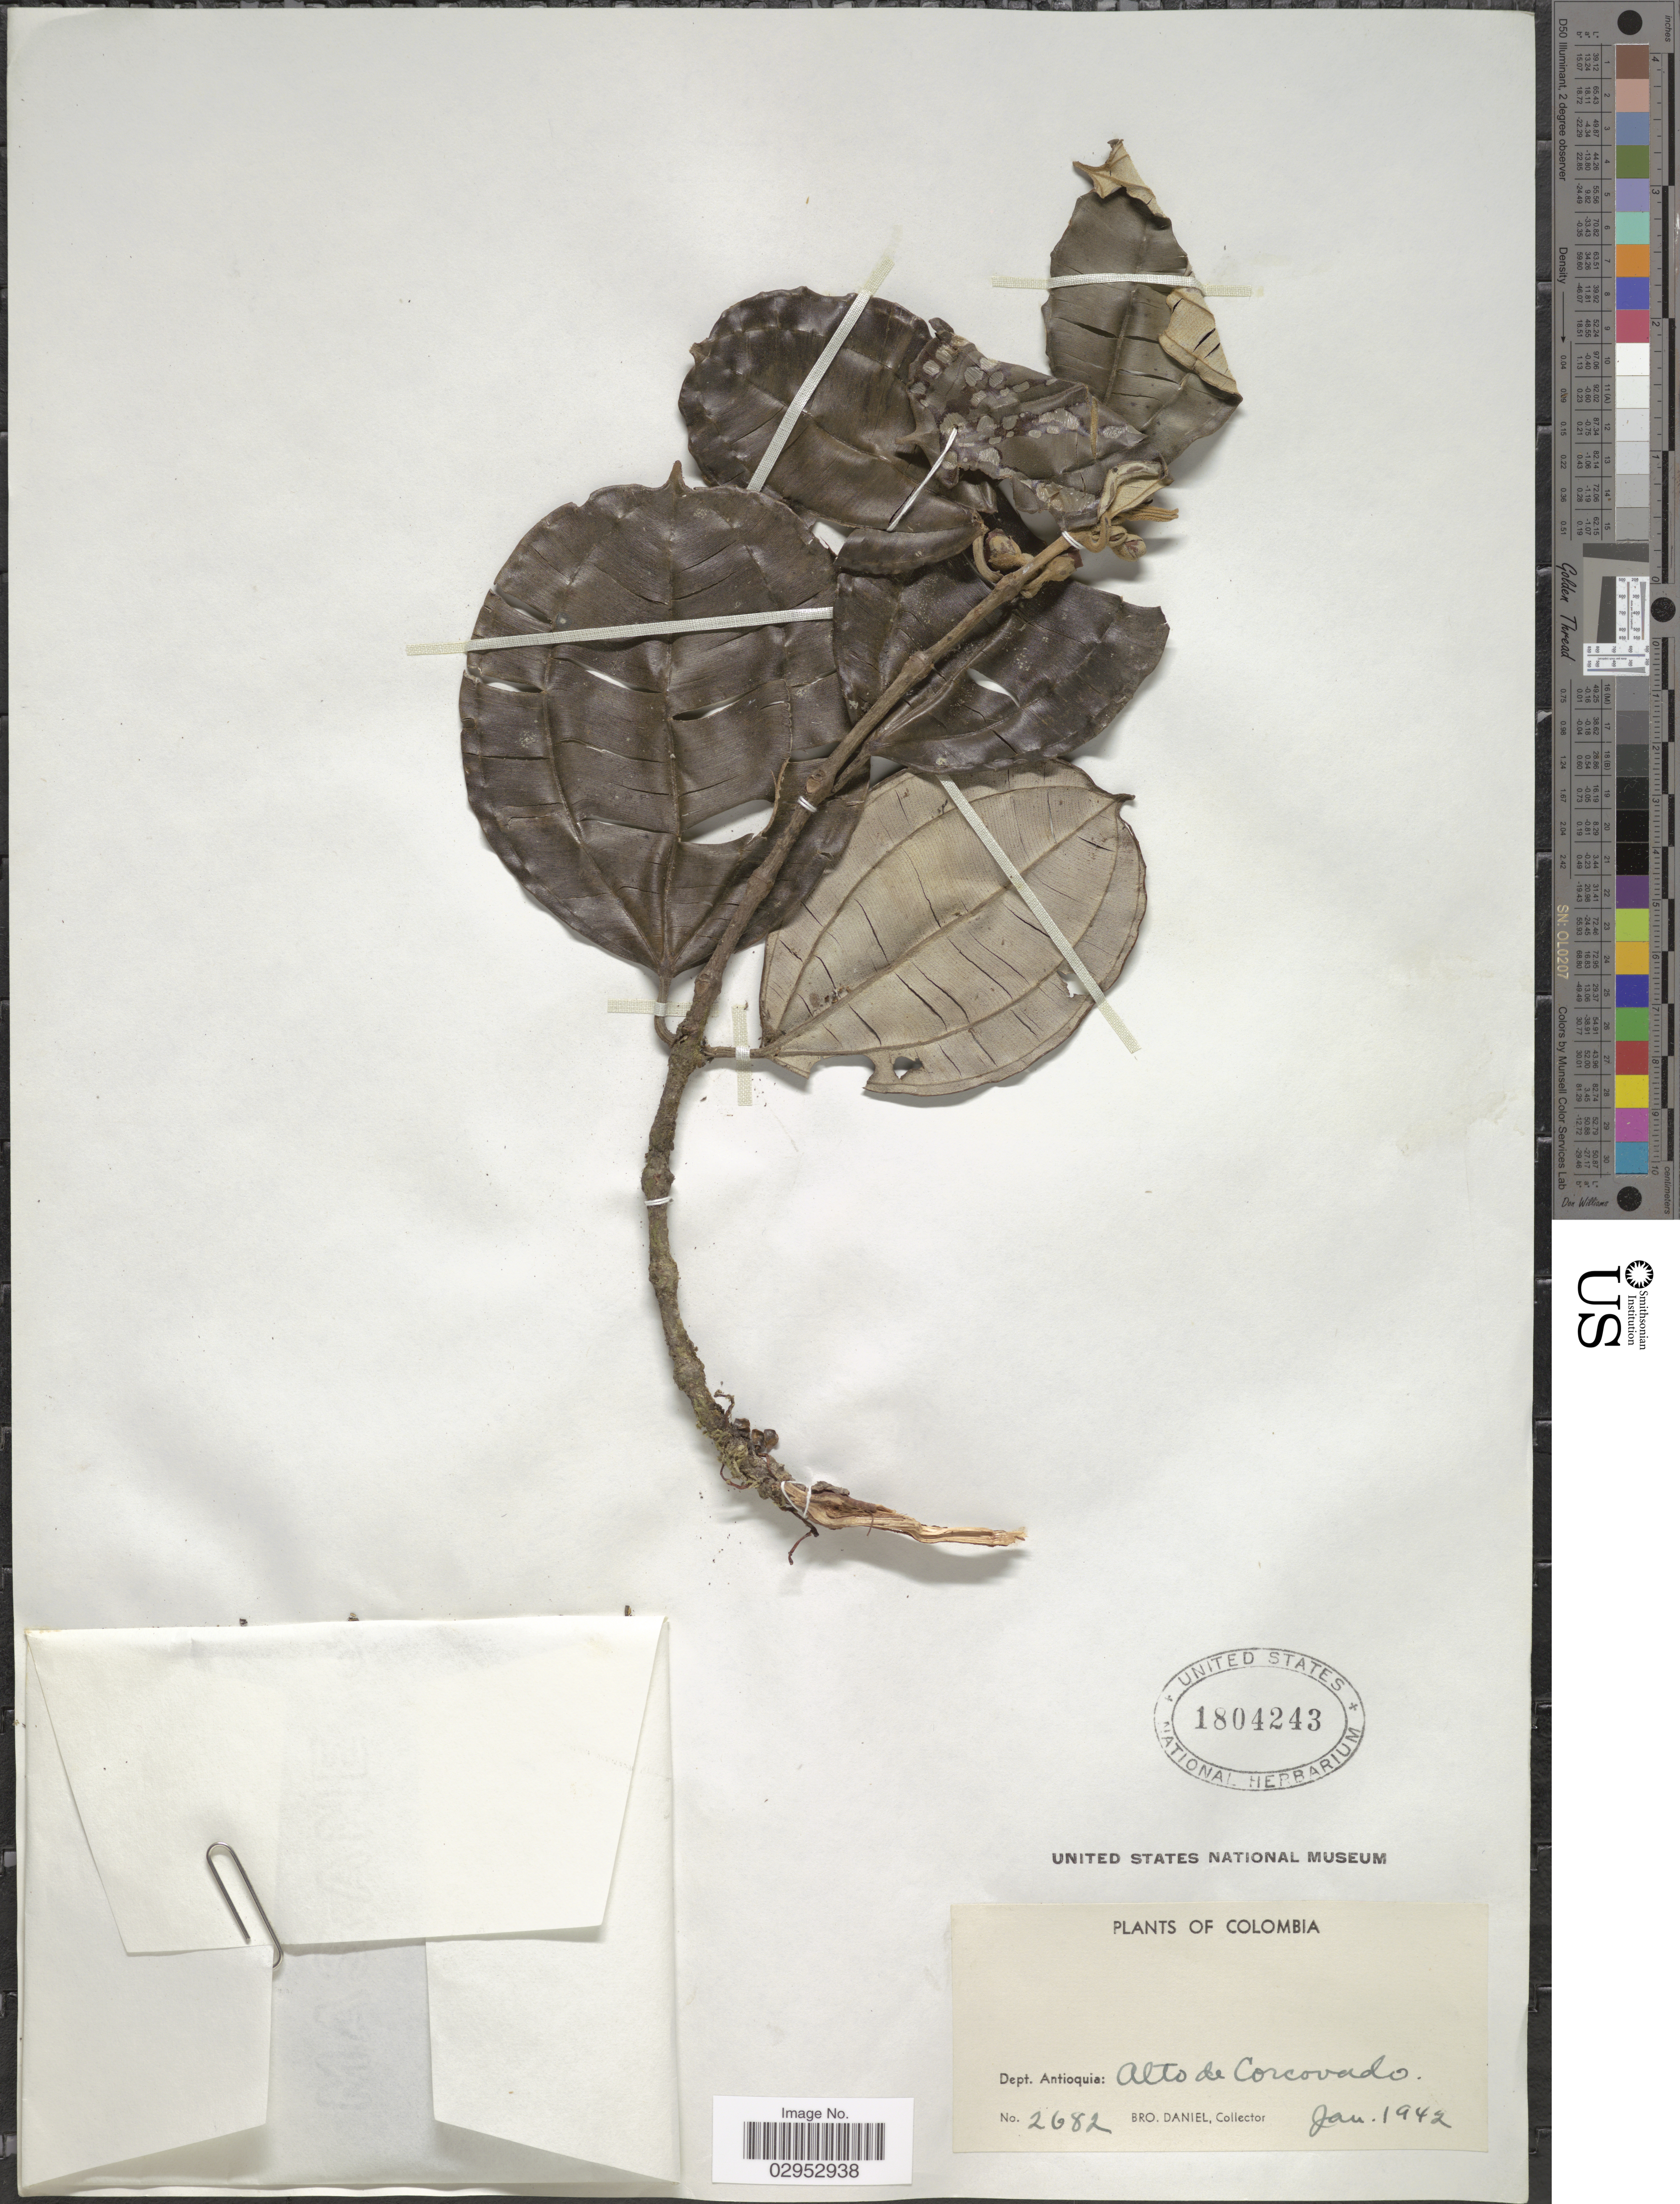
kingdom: Plantae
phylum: Tracheophyta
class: Magnoliopsida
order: Myrtales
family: Melastomataceae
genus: Blakea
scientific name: Blakea argentea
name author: Gleason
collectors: Bro. Daniel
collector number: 2682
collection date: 1942-01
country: Colombia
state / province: Antioquia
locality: Dept. Antioquia: Alto de Corcovado.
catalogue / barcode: US 1804243